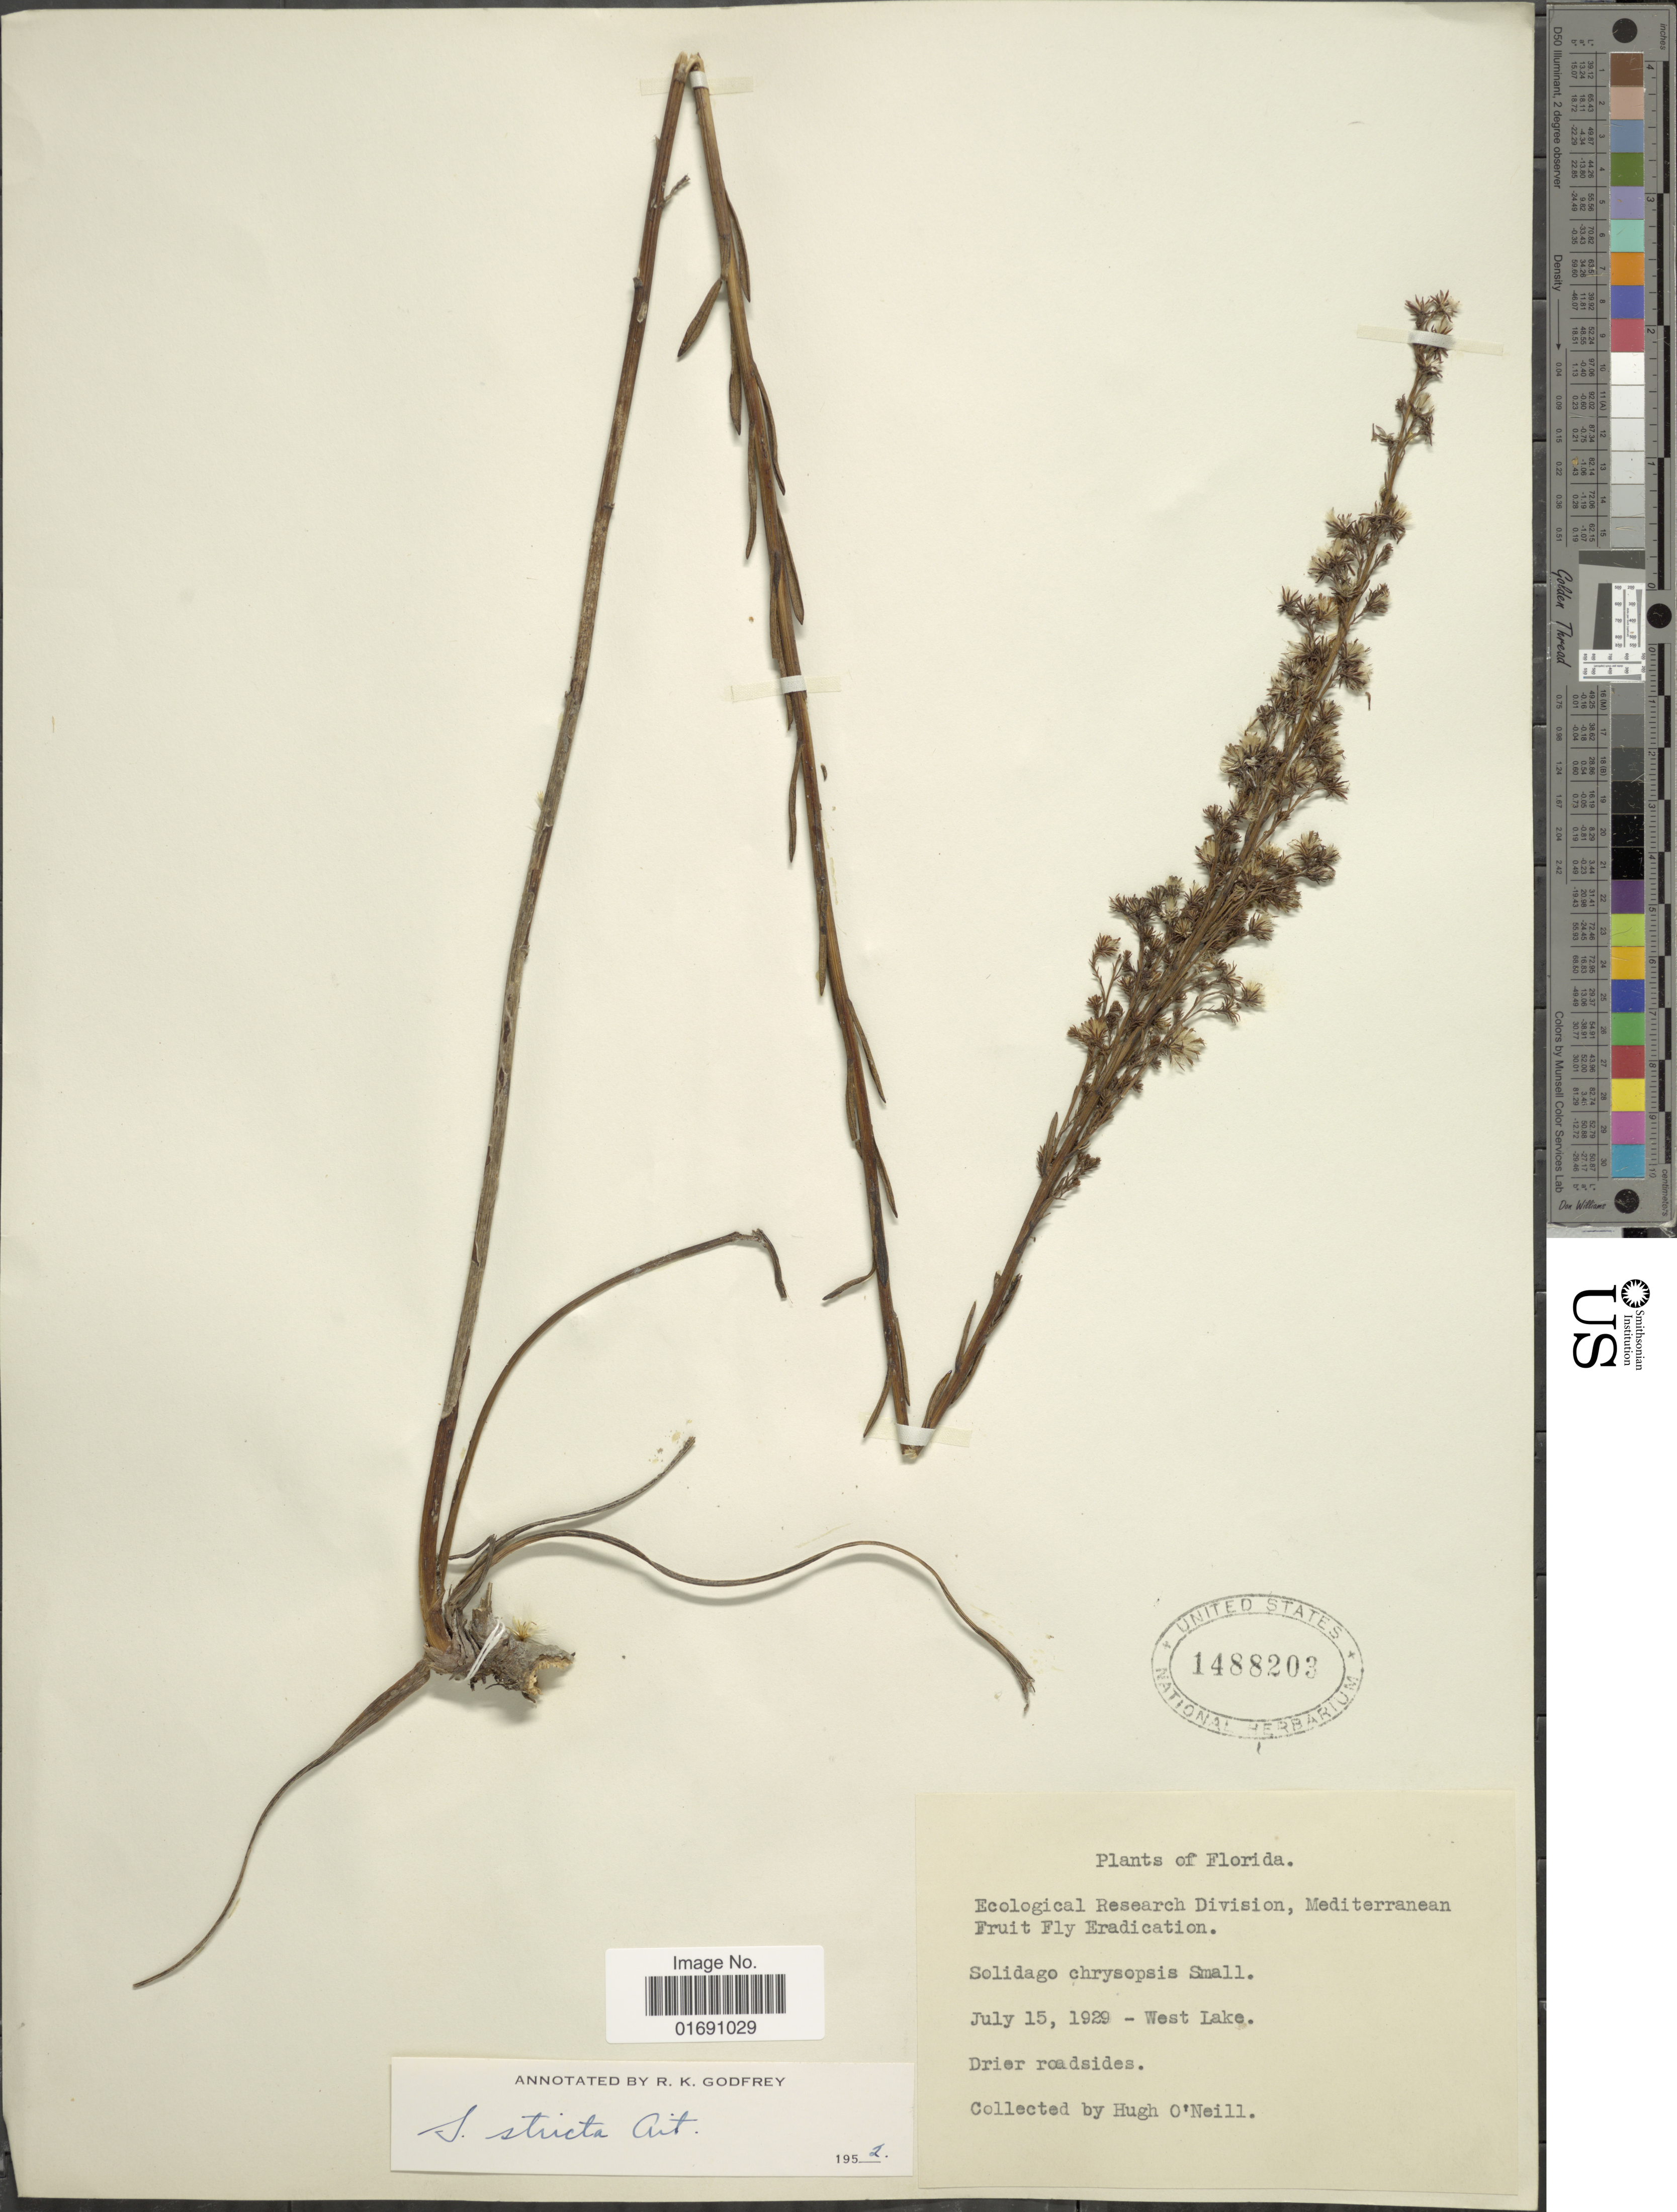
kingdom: Plantae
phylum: Tracheophyta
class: Magnoliopsida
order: Asterales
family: Asteraceae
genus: Solidago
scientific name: Solidago stricta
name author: Aiton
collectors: H. O'neil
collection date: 1929-07-15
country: United States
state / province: Florida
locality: West Lake, Drier roadsides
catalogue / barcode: US 1488203